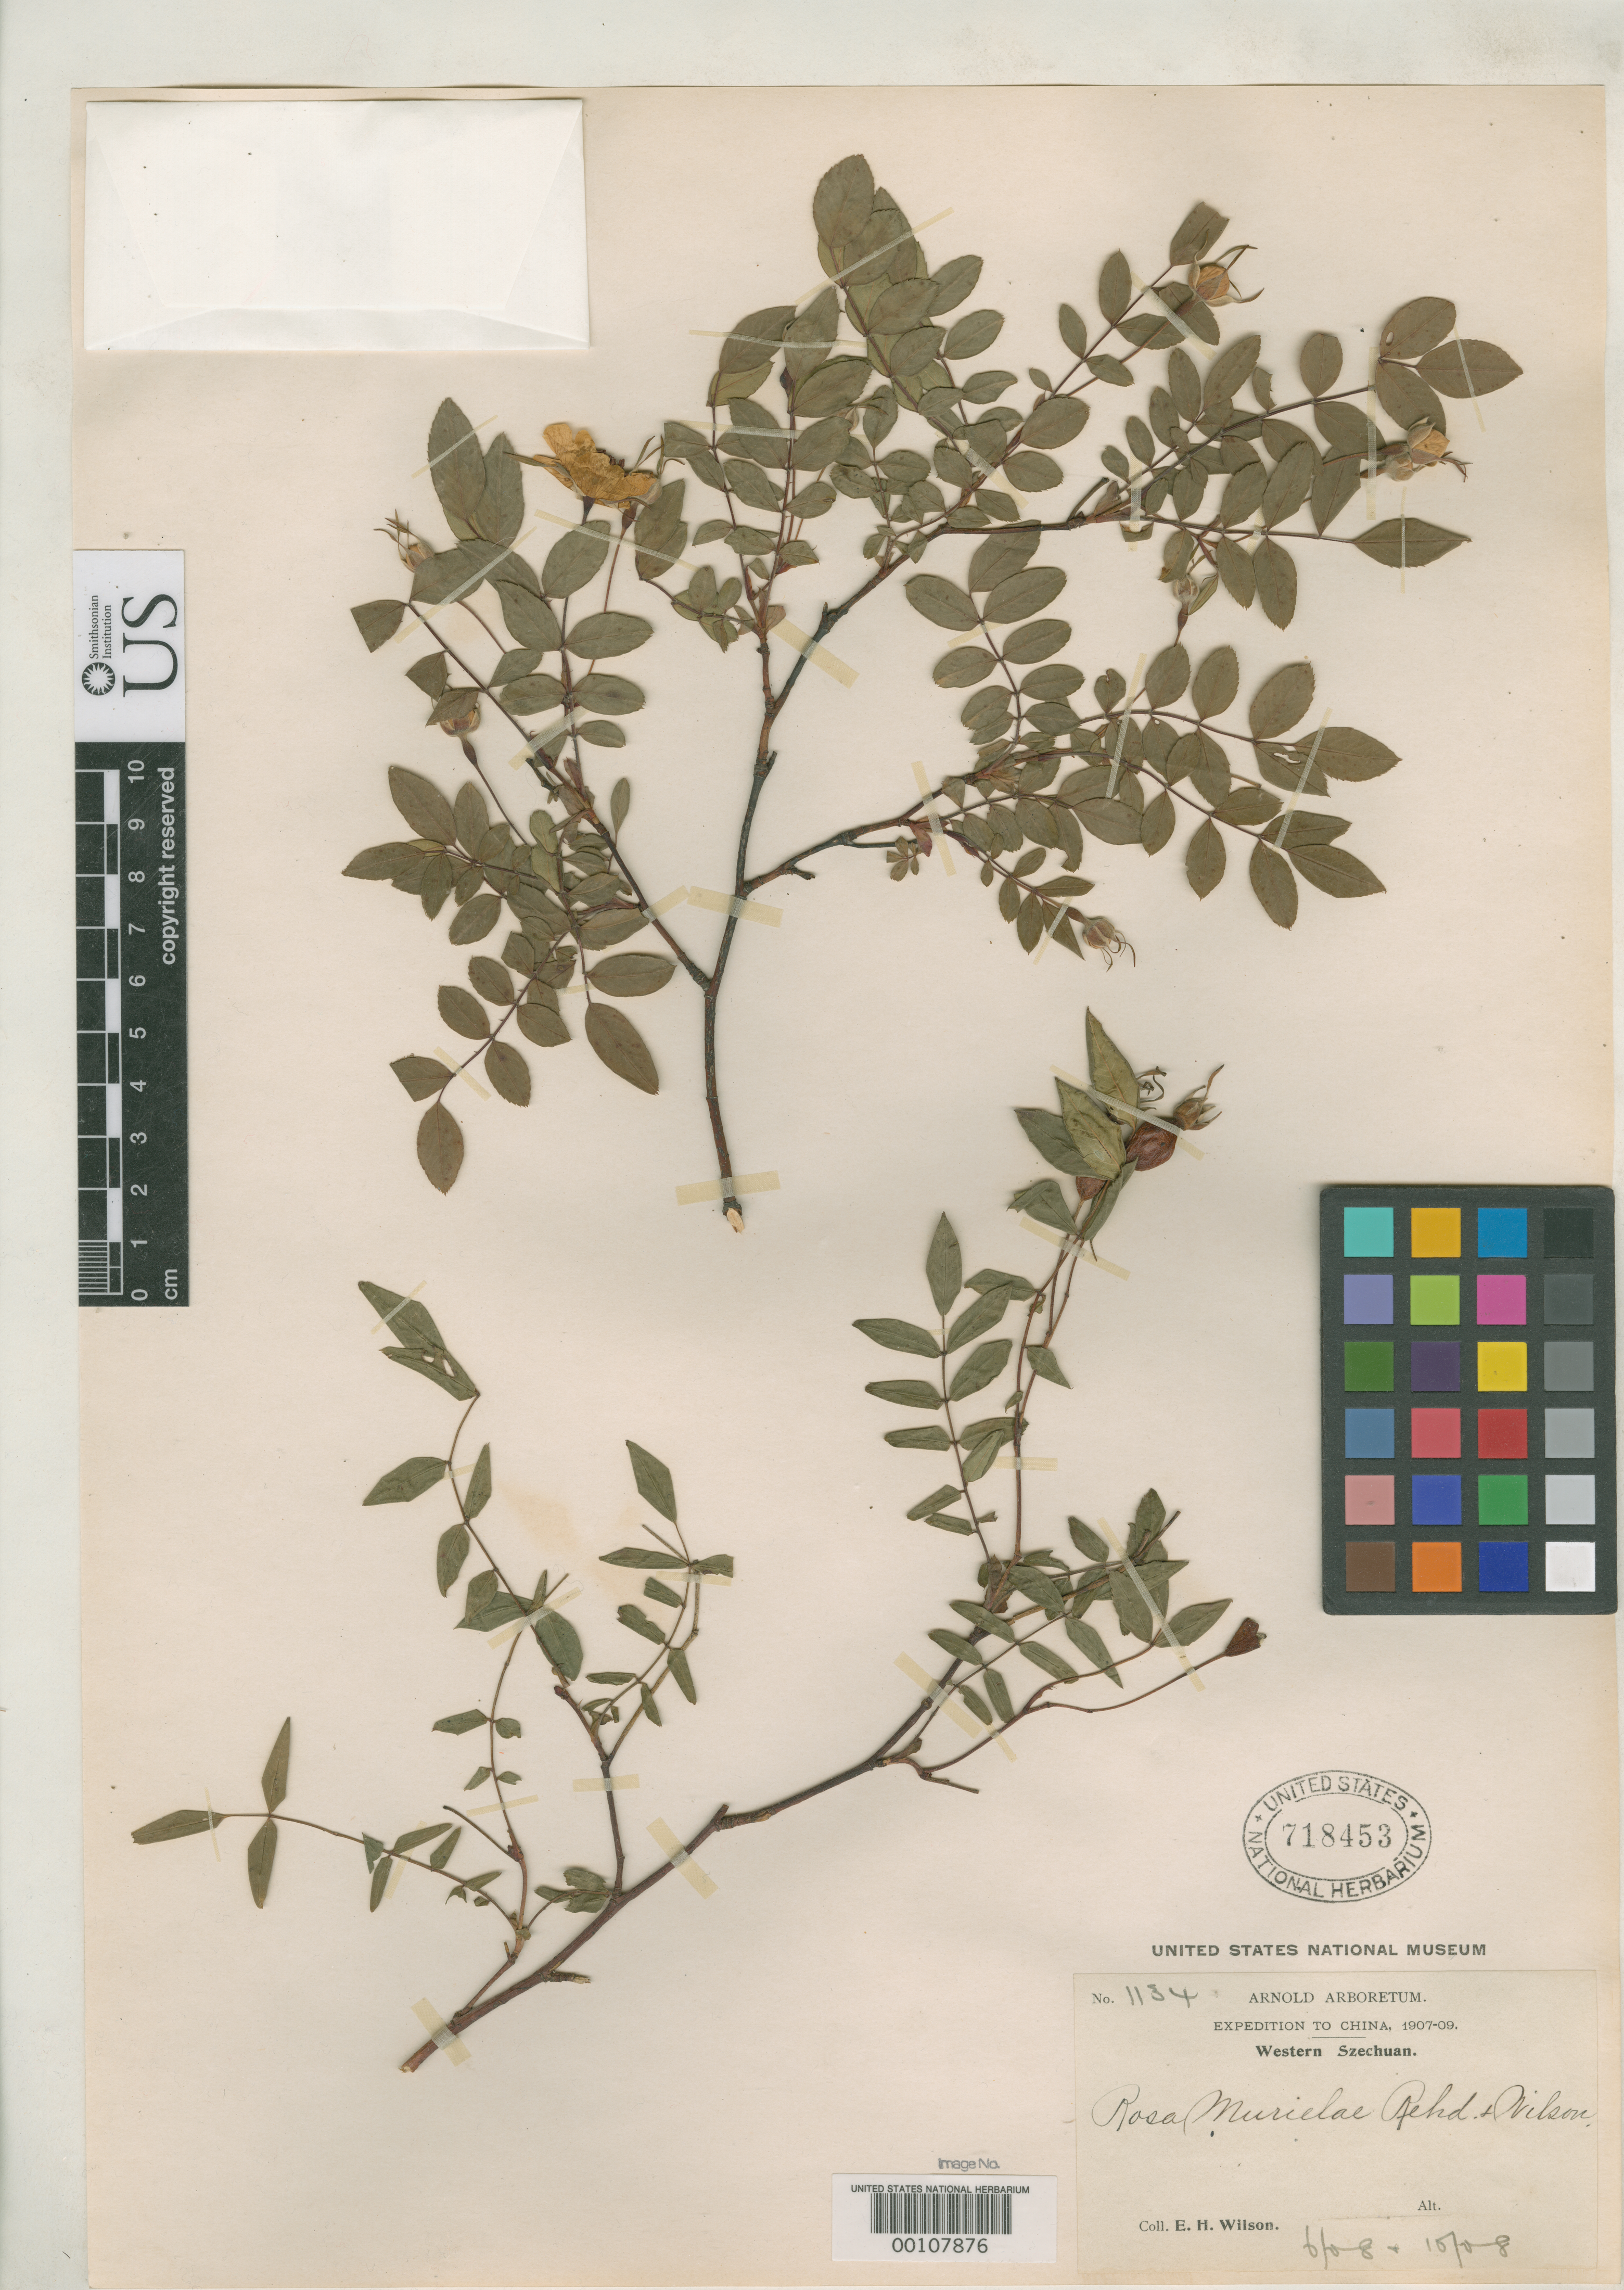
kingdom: Plantae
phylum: Tracheophyta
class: Magnoliopsida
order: Rosales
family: Rosaceae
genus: Rosa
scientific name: Rosa murielae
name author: Rehder & E.H. Wilson in Sarg.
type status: Isotype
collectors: E. H. Wilson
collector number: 1134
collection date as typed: Jun 1908 and -- Oct 1908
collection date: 1908-06,1908-10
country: China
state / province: Sichuan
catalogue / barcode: US 718453